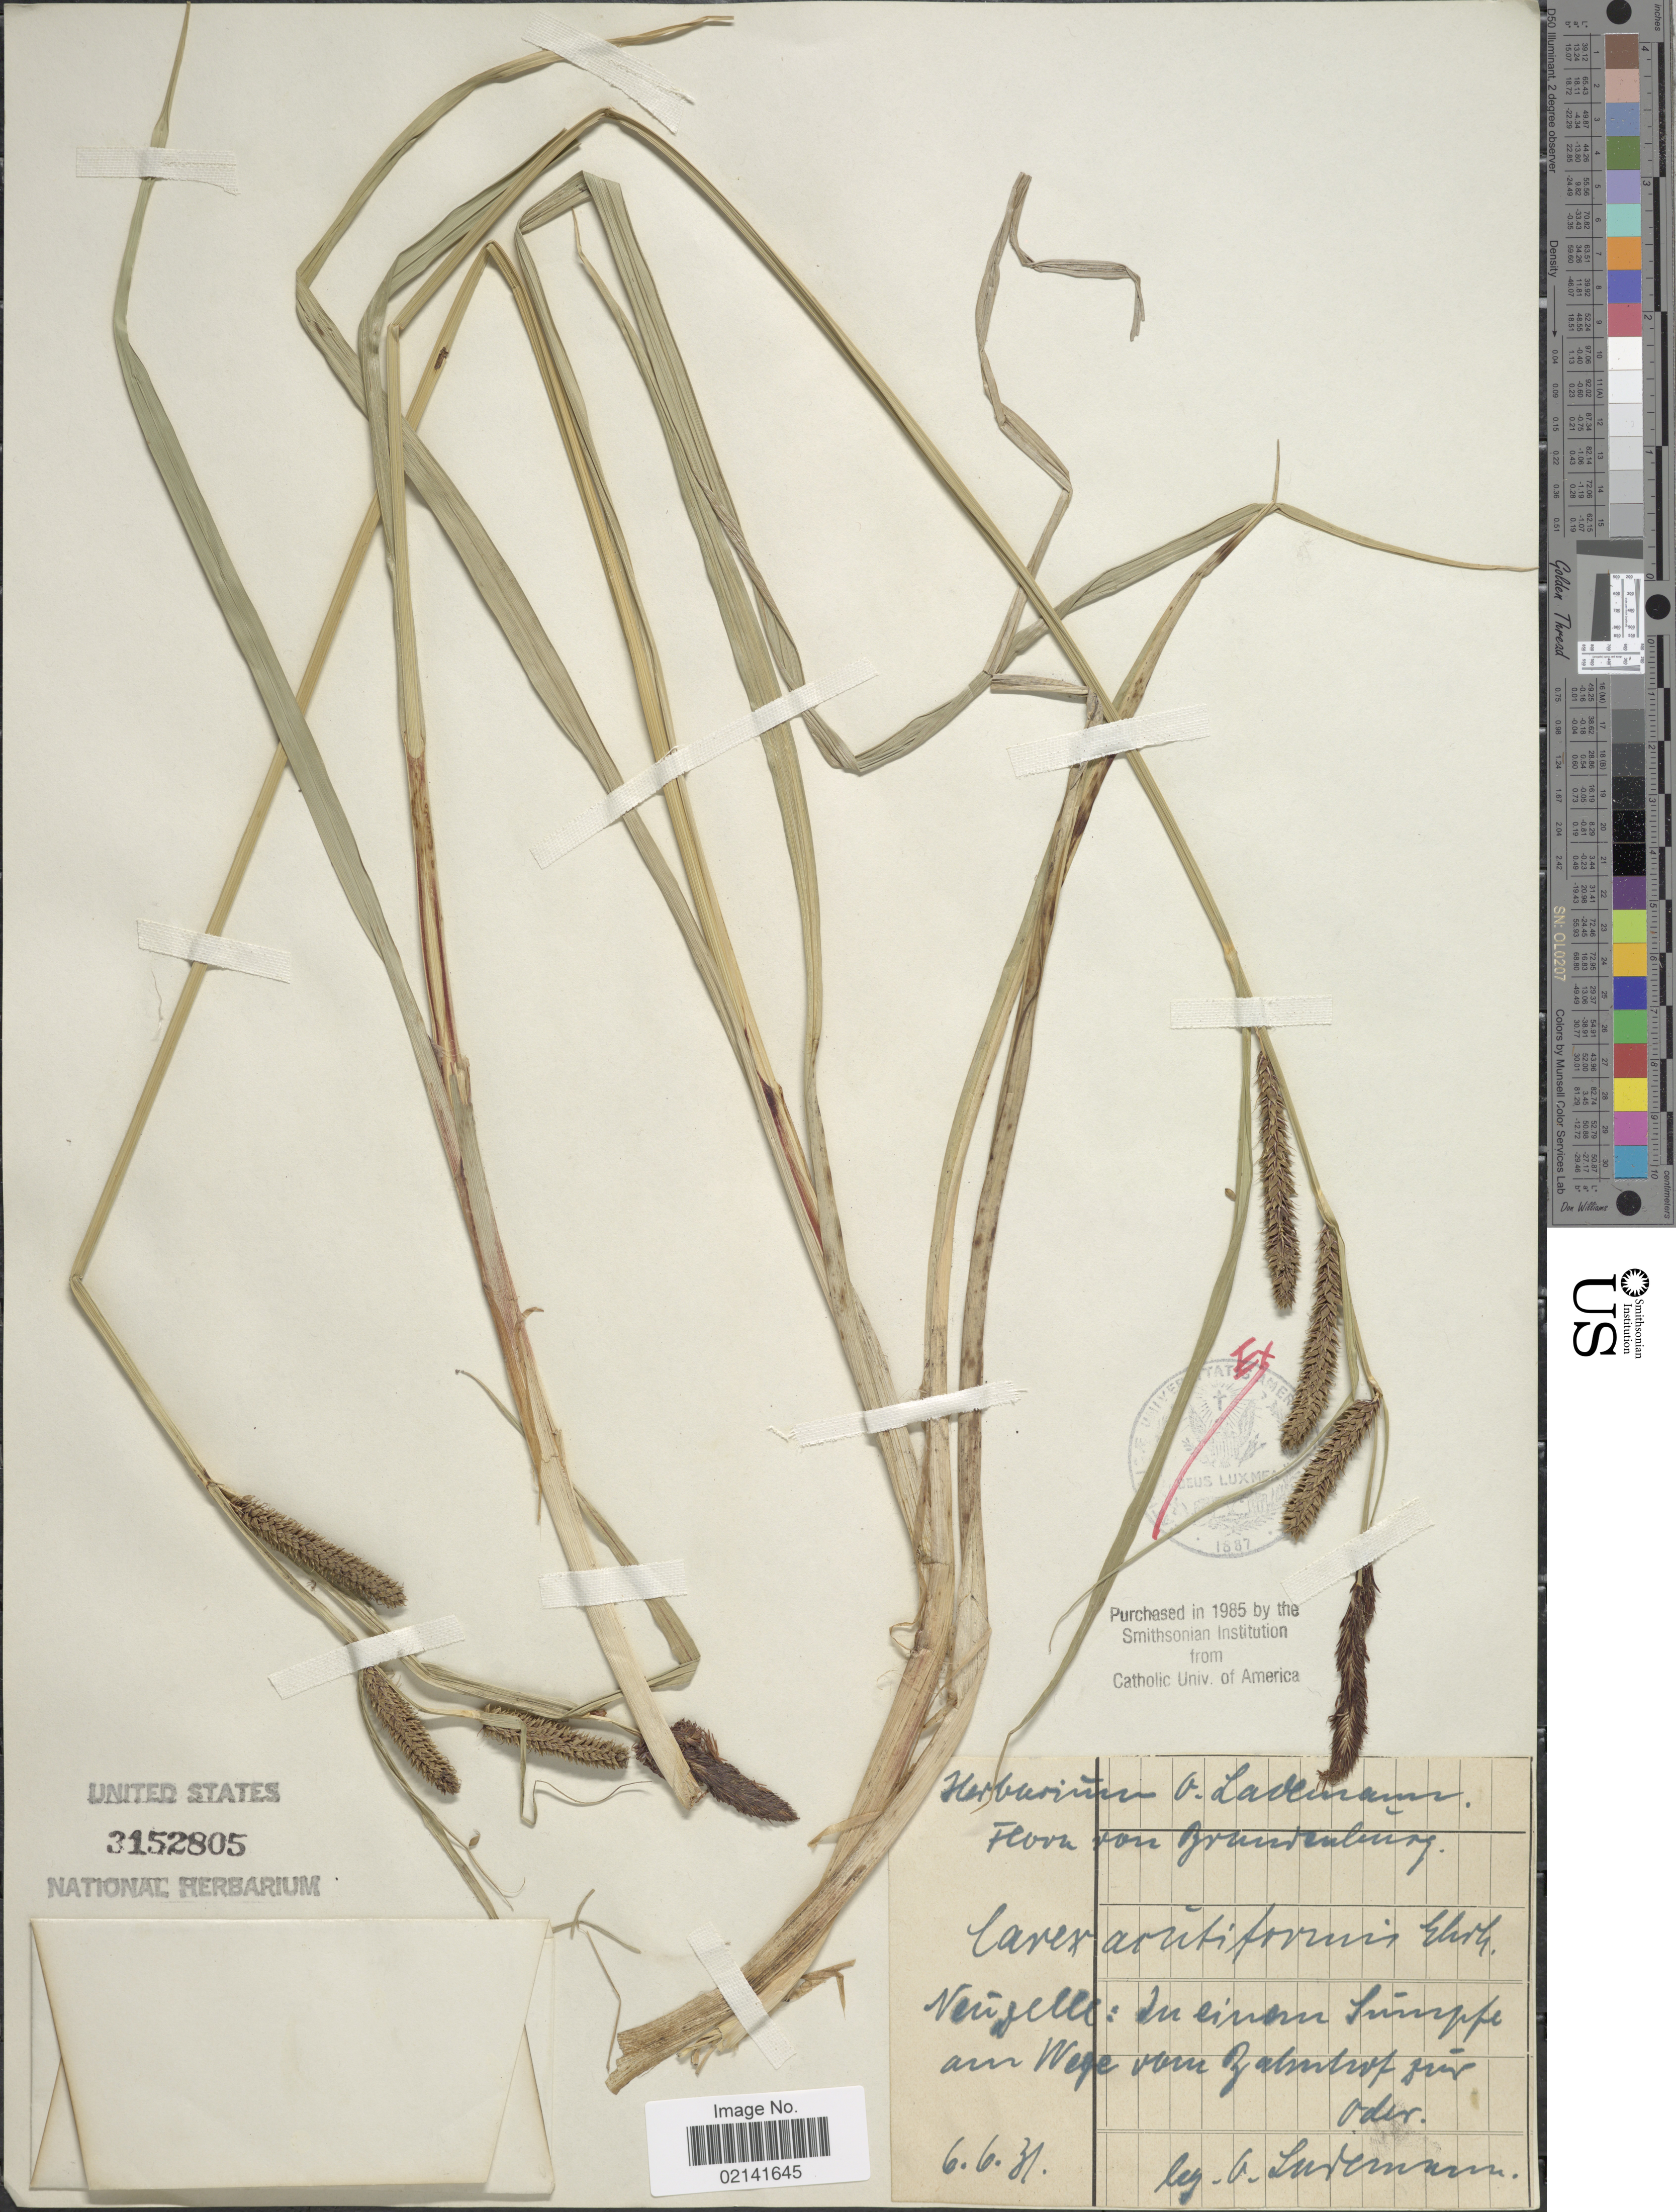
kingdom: Plantae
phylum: Tracheophyta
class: Liliopsida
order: Poales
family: Cyperaceae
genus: Carex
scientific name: Carex acutiformis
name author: Ehrh.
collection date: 1931-06-06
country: Germany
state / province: Brandenburg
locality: Nerizelle: in einen simpff am wege von zalmtrof brei oder [interpreted]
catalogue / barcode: US 3152805